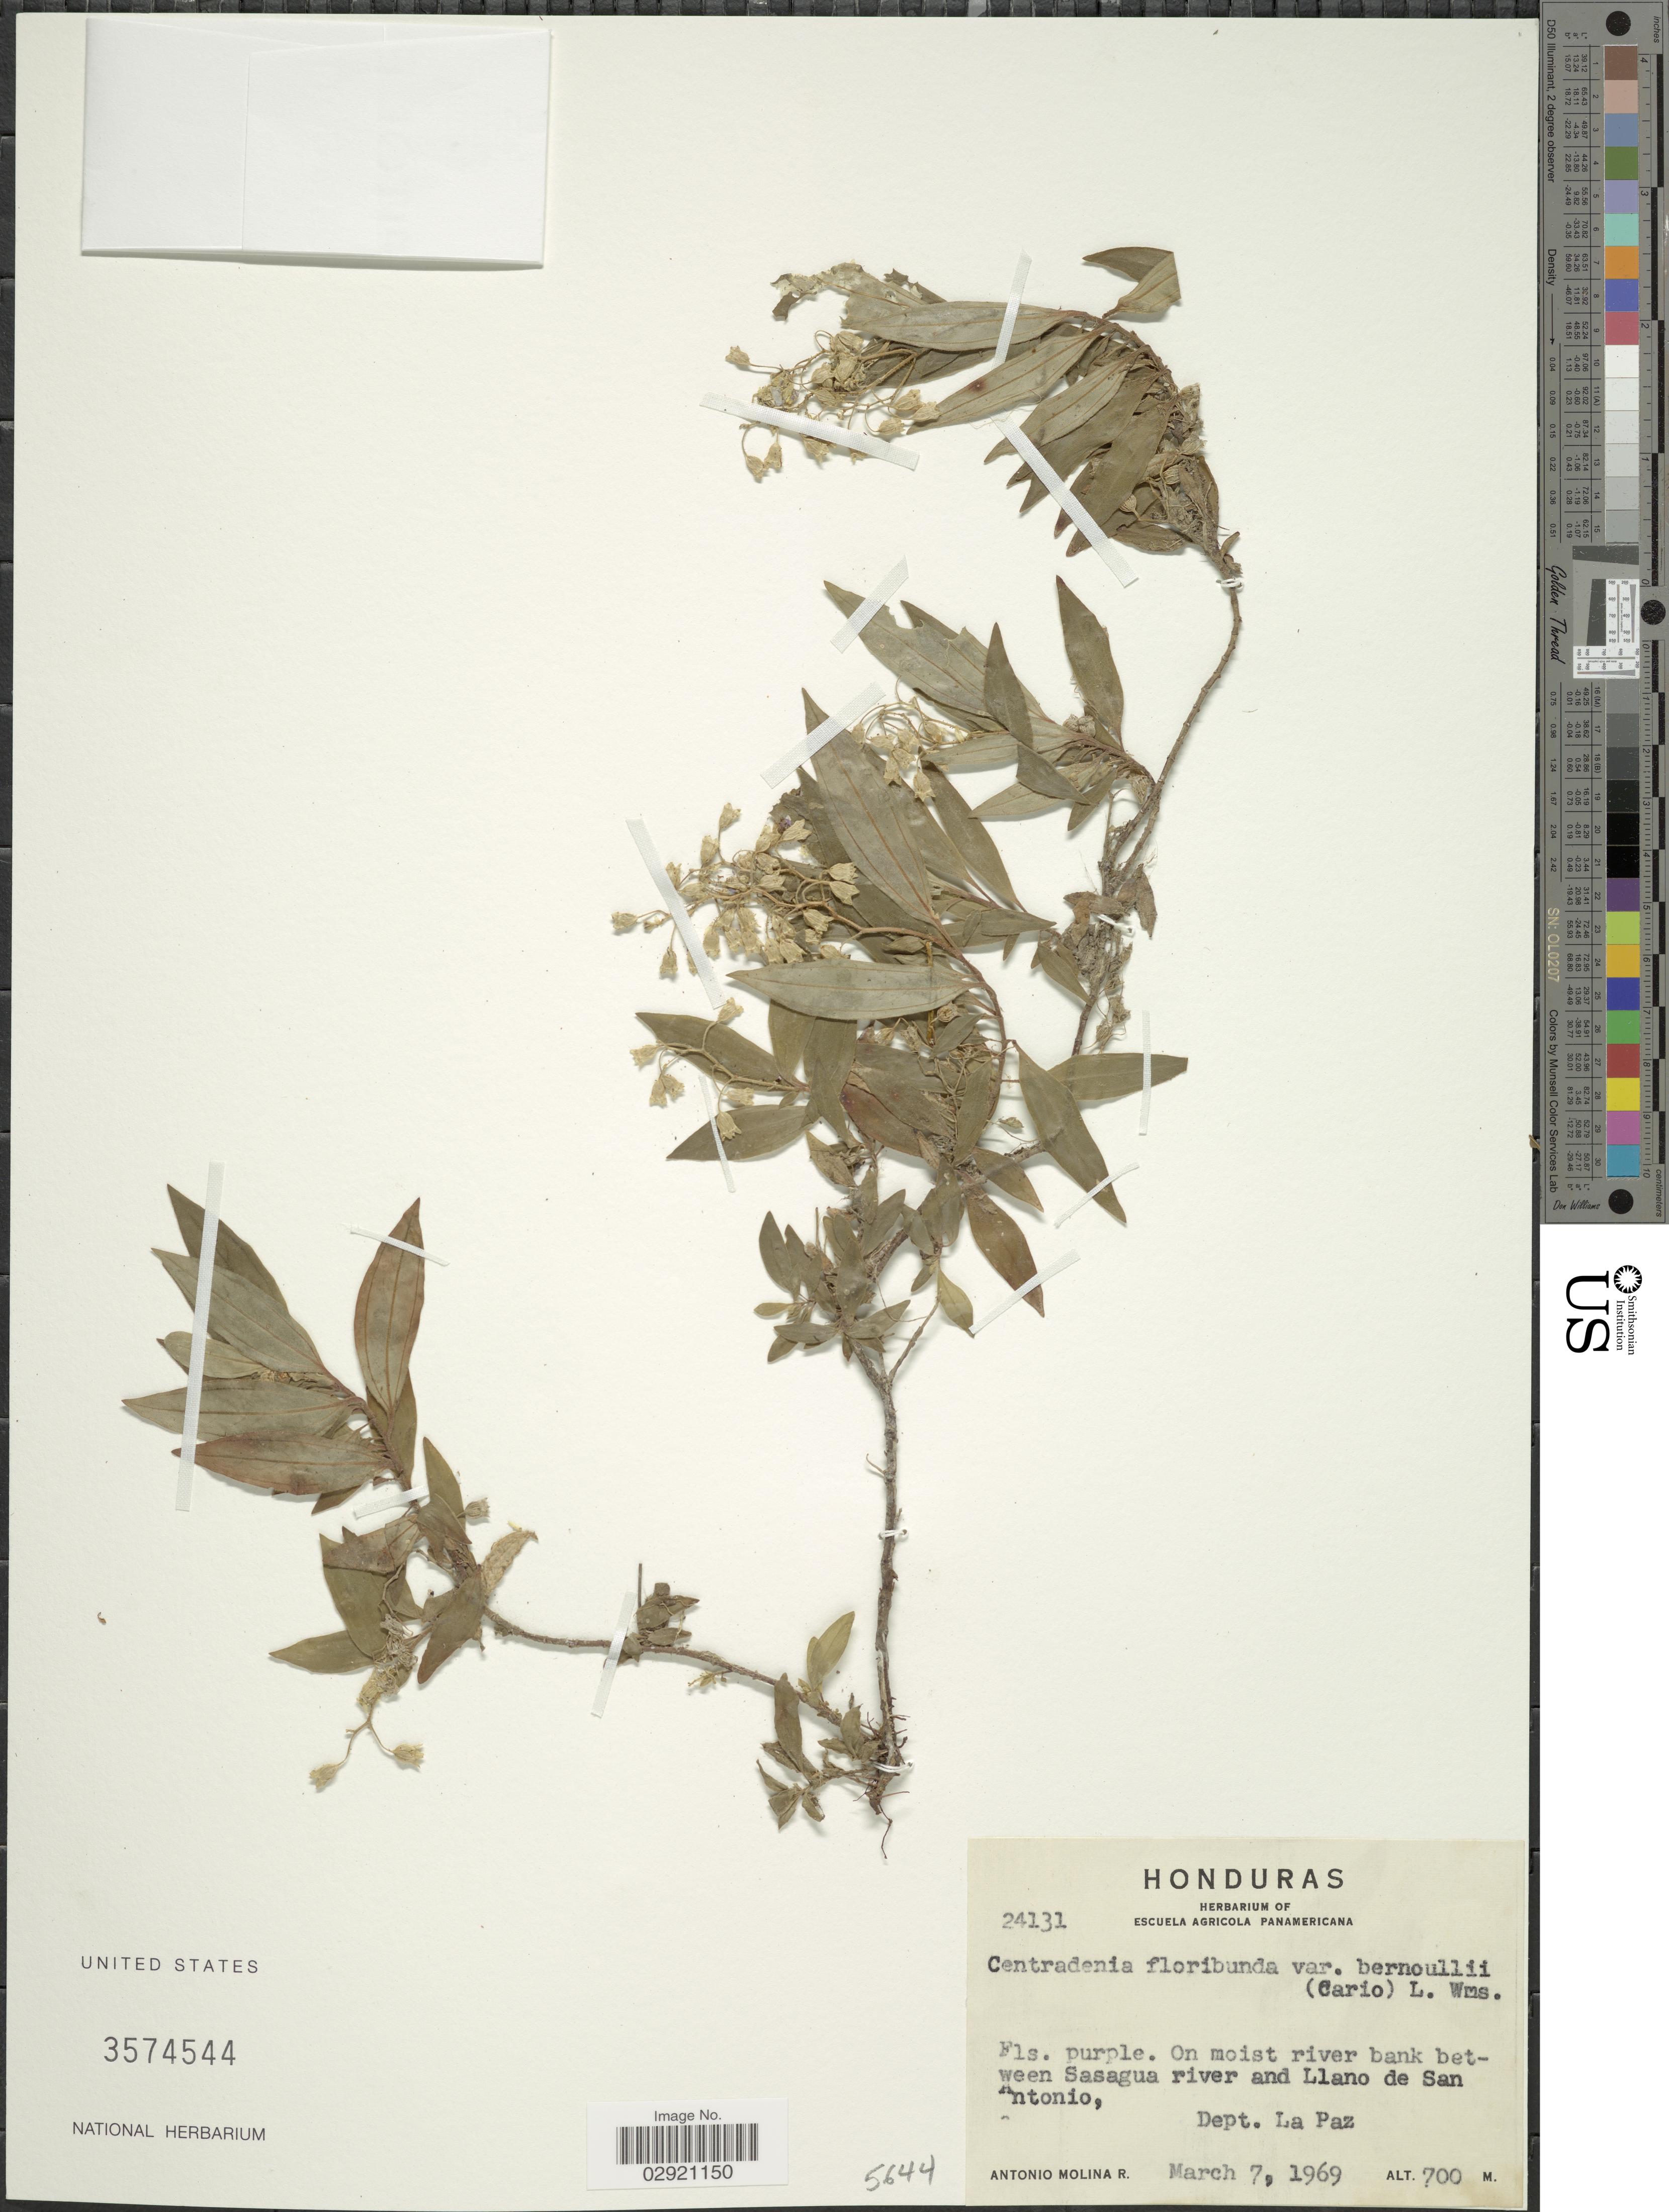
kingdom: Plantae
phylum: Tracheophyta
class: Magnoliopsida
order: Myrtales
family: Melastomataceae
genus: Centradenia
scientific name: Centradenia floribunda subsp. bernoulli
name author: (Cario ex Cogn.) Almeda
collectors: A. Molina R.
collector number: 24131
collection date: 1969-03-07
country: Honduras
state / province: La Paz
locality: Between Sasagua river and Llano de San Antonio, Dept. La Paz.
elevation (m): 700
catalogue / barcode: US 3574544